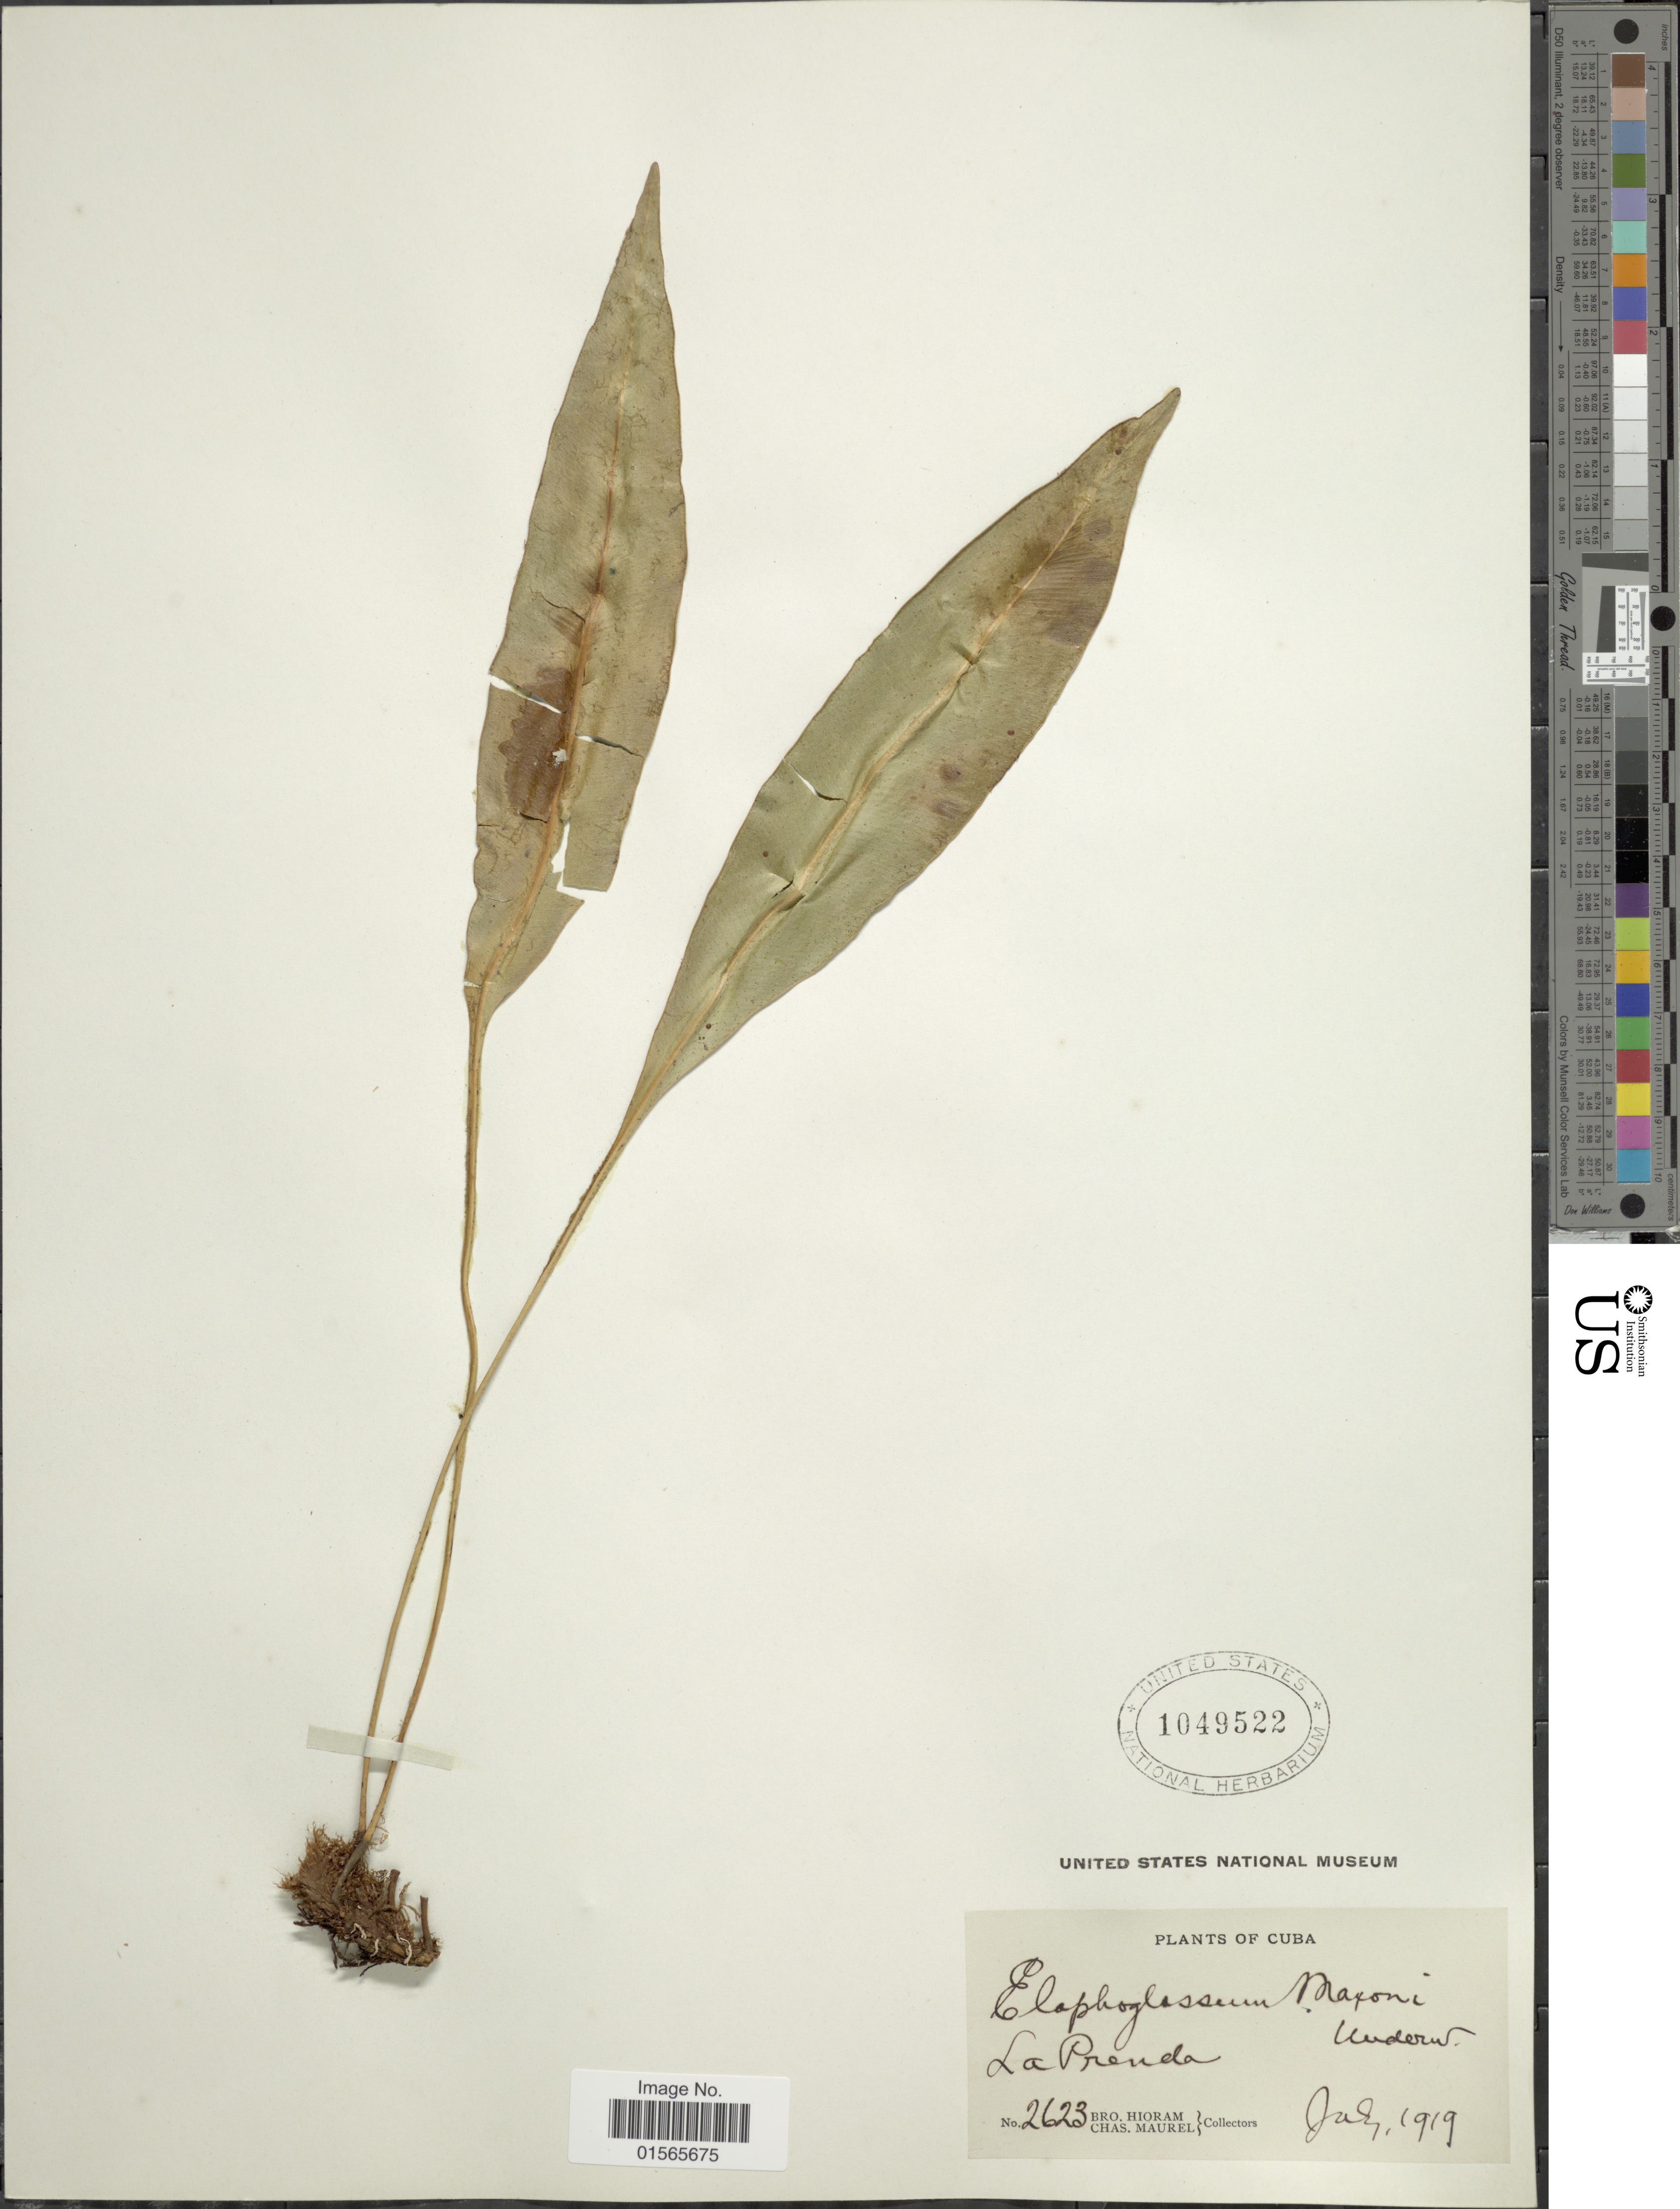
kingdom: Plantae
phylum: Tracheophyta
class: Polypodiopsida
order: Polypodiales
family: Dryopteridaceae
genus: Elaphoglossum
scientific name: Elaphoglossum maxonii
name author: Underw. ex C.V. Morton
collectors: Bro. Hioram & C. Maurel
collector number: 2623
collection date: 1919-07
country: Cuba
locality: La Prenda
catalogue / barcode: US 1049522